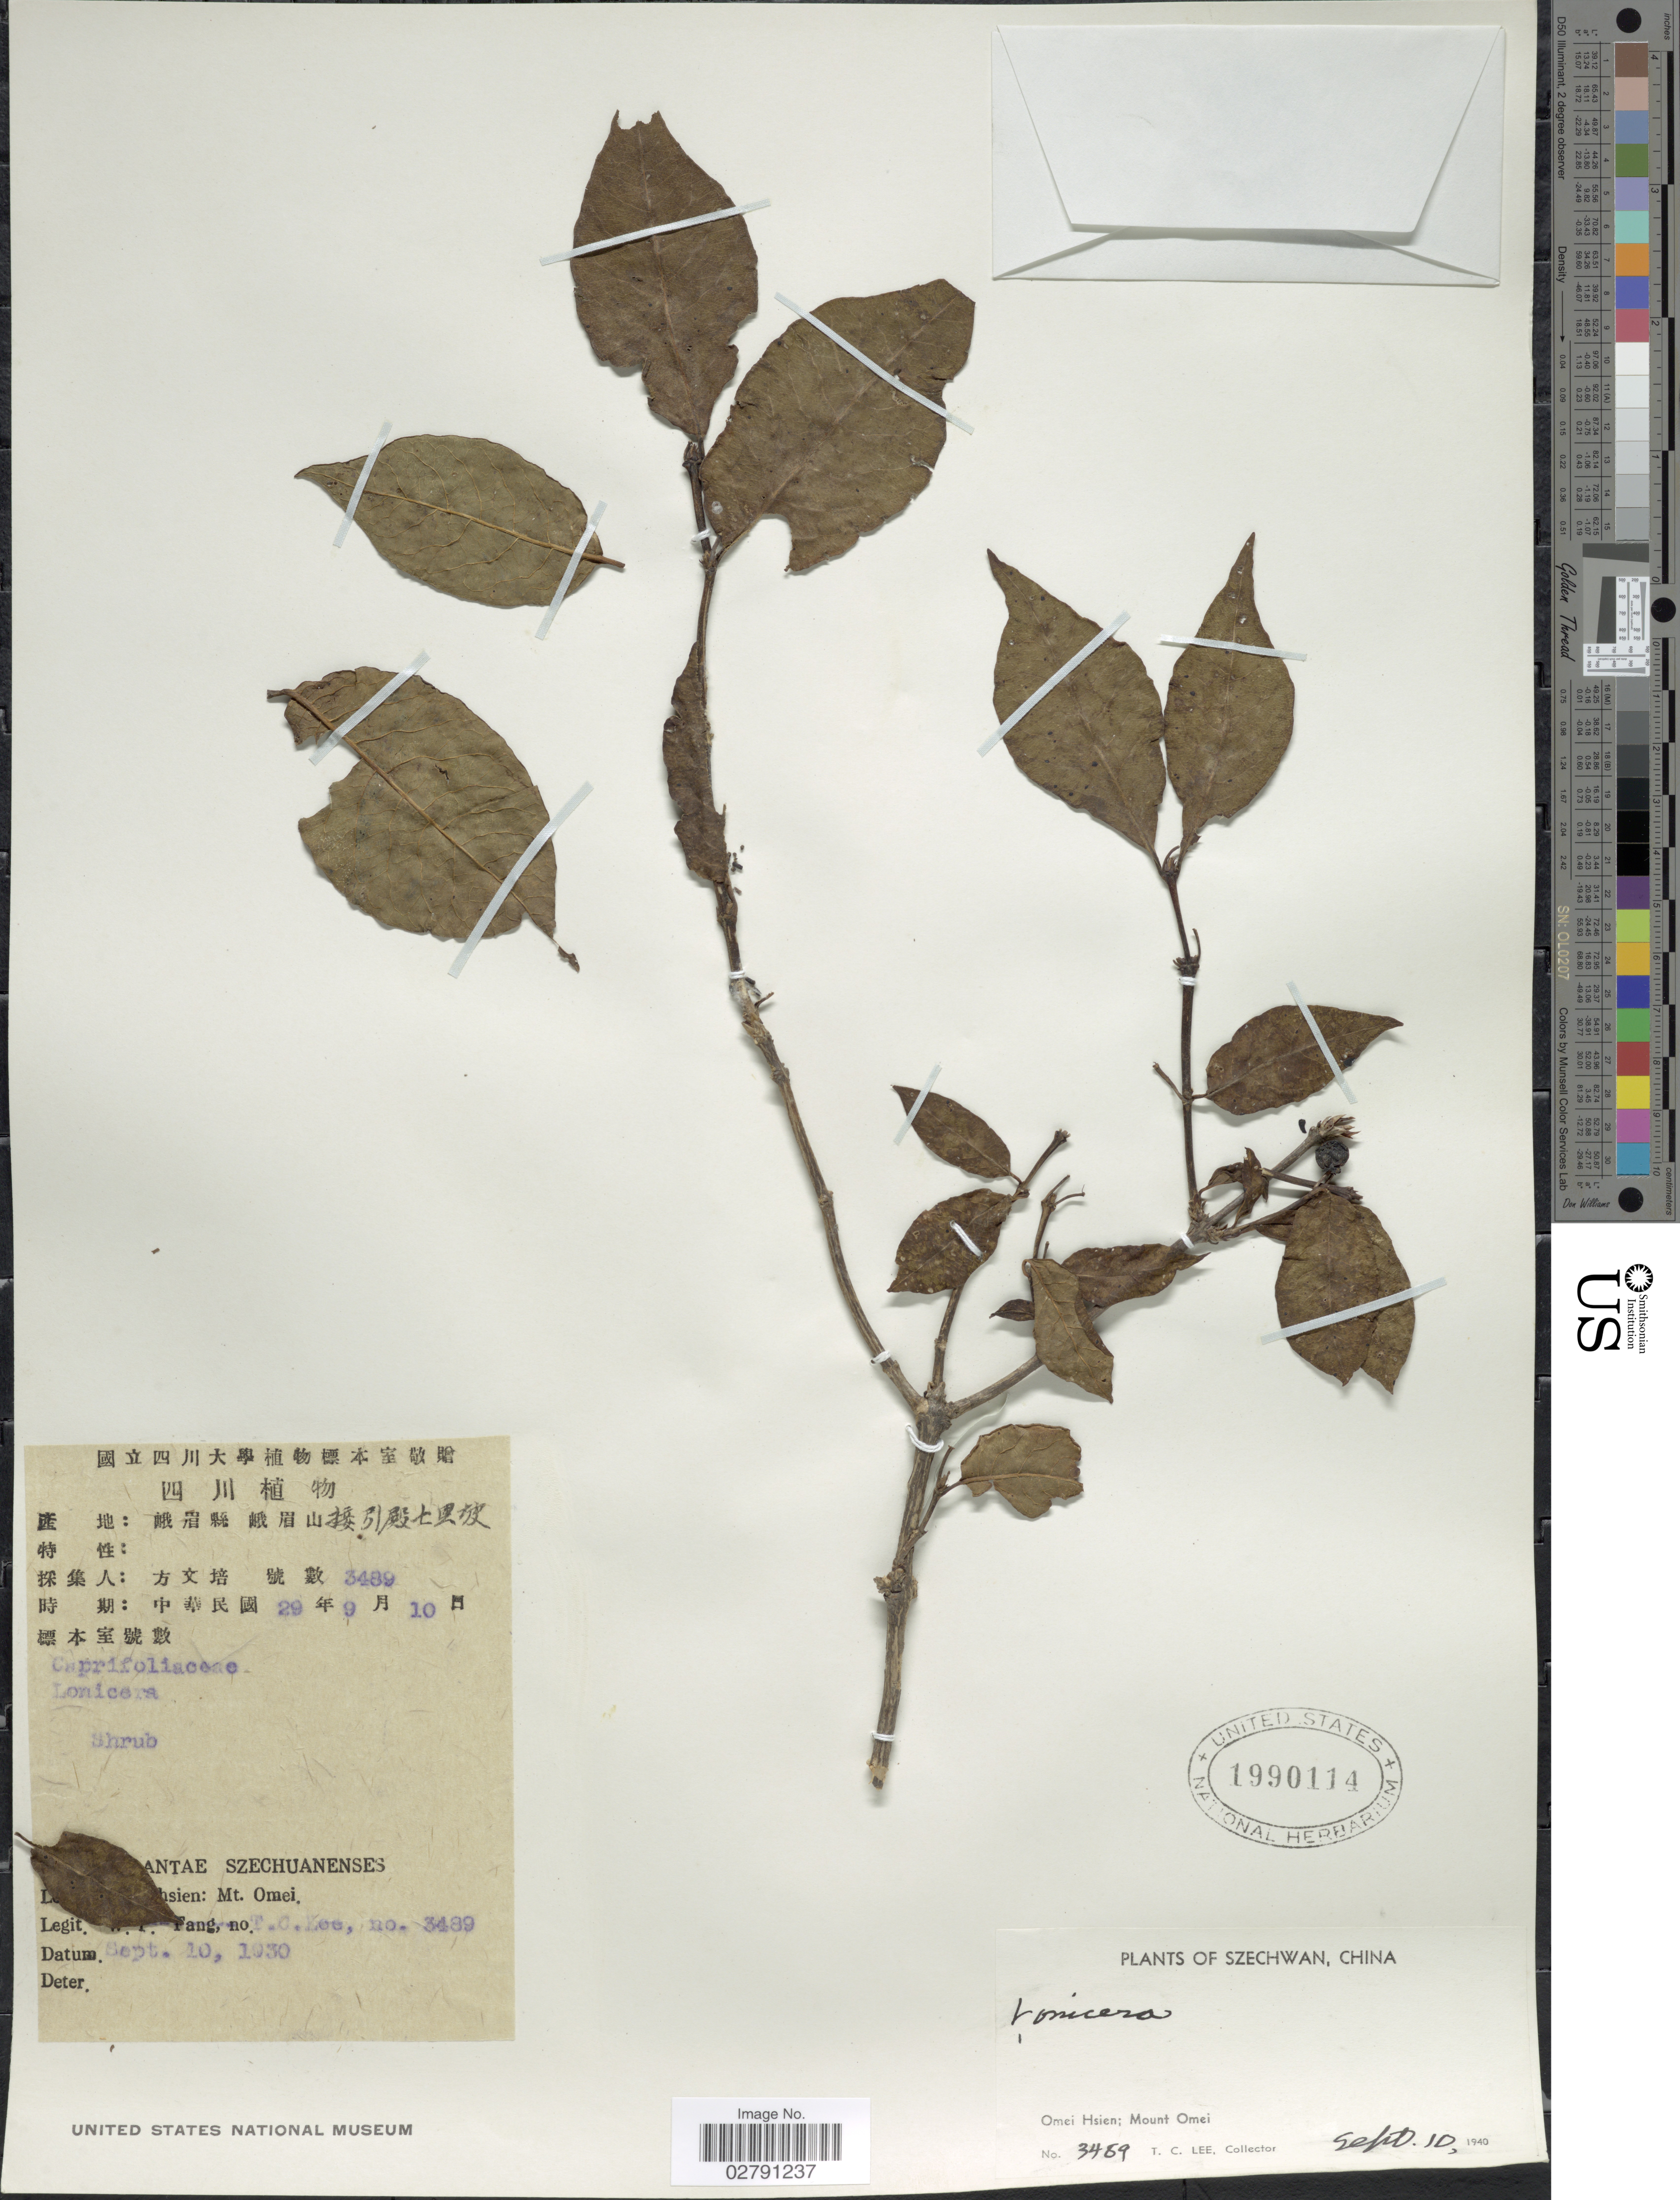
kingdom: Plantae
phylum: Tracheophyta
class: Magnoliopsida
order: Dipsacales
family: Caprifoliaceae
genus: Lonicera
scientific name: Lonicera sp.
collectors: T. Lee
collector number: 3489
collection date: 1940-09-10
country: China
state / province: Sichuan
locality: Szechwan. Omei Hsien; Mount Omei.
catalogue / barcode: US 1990114